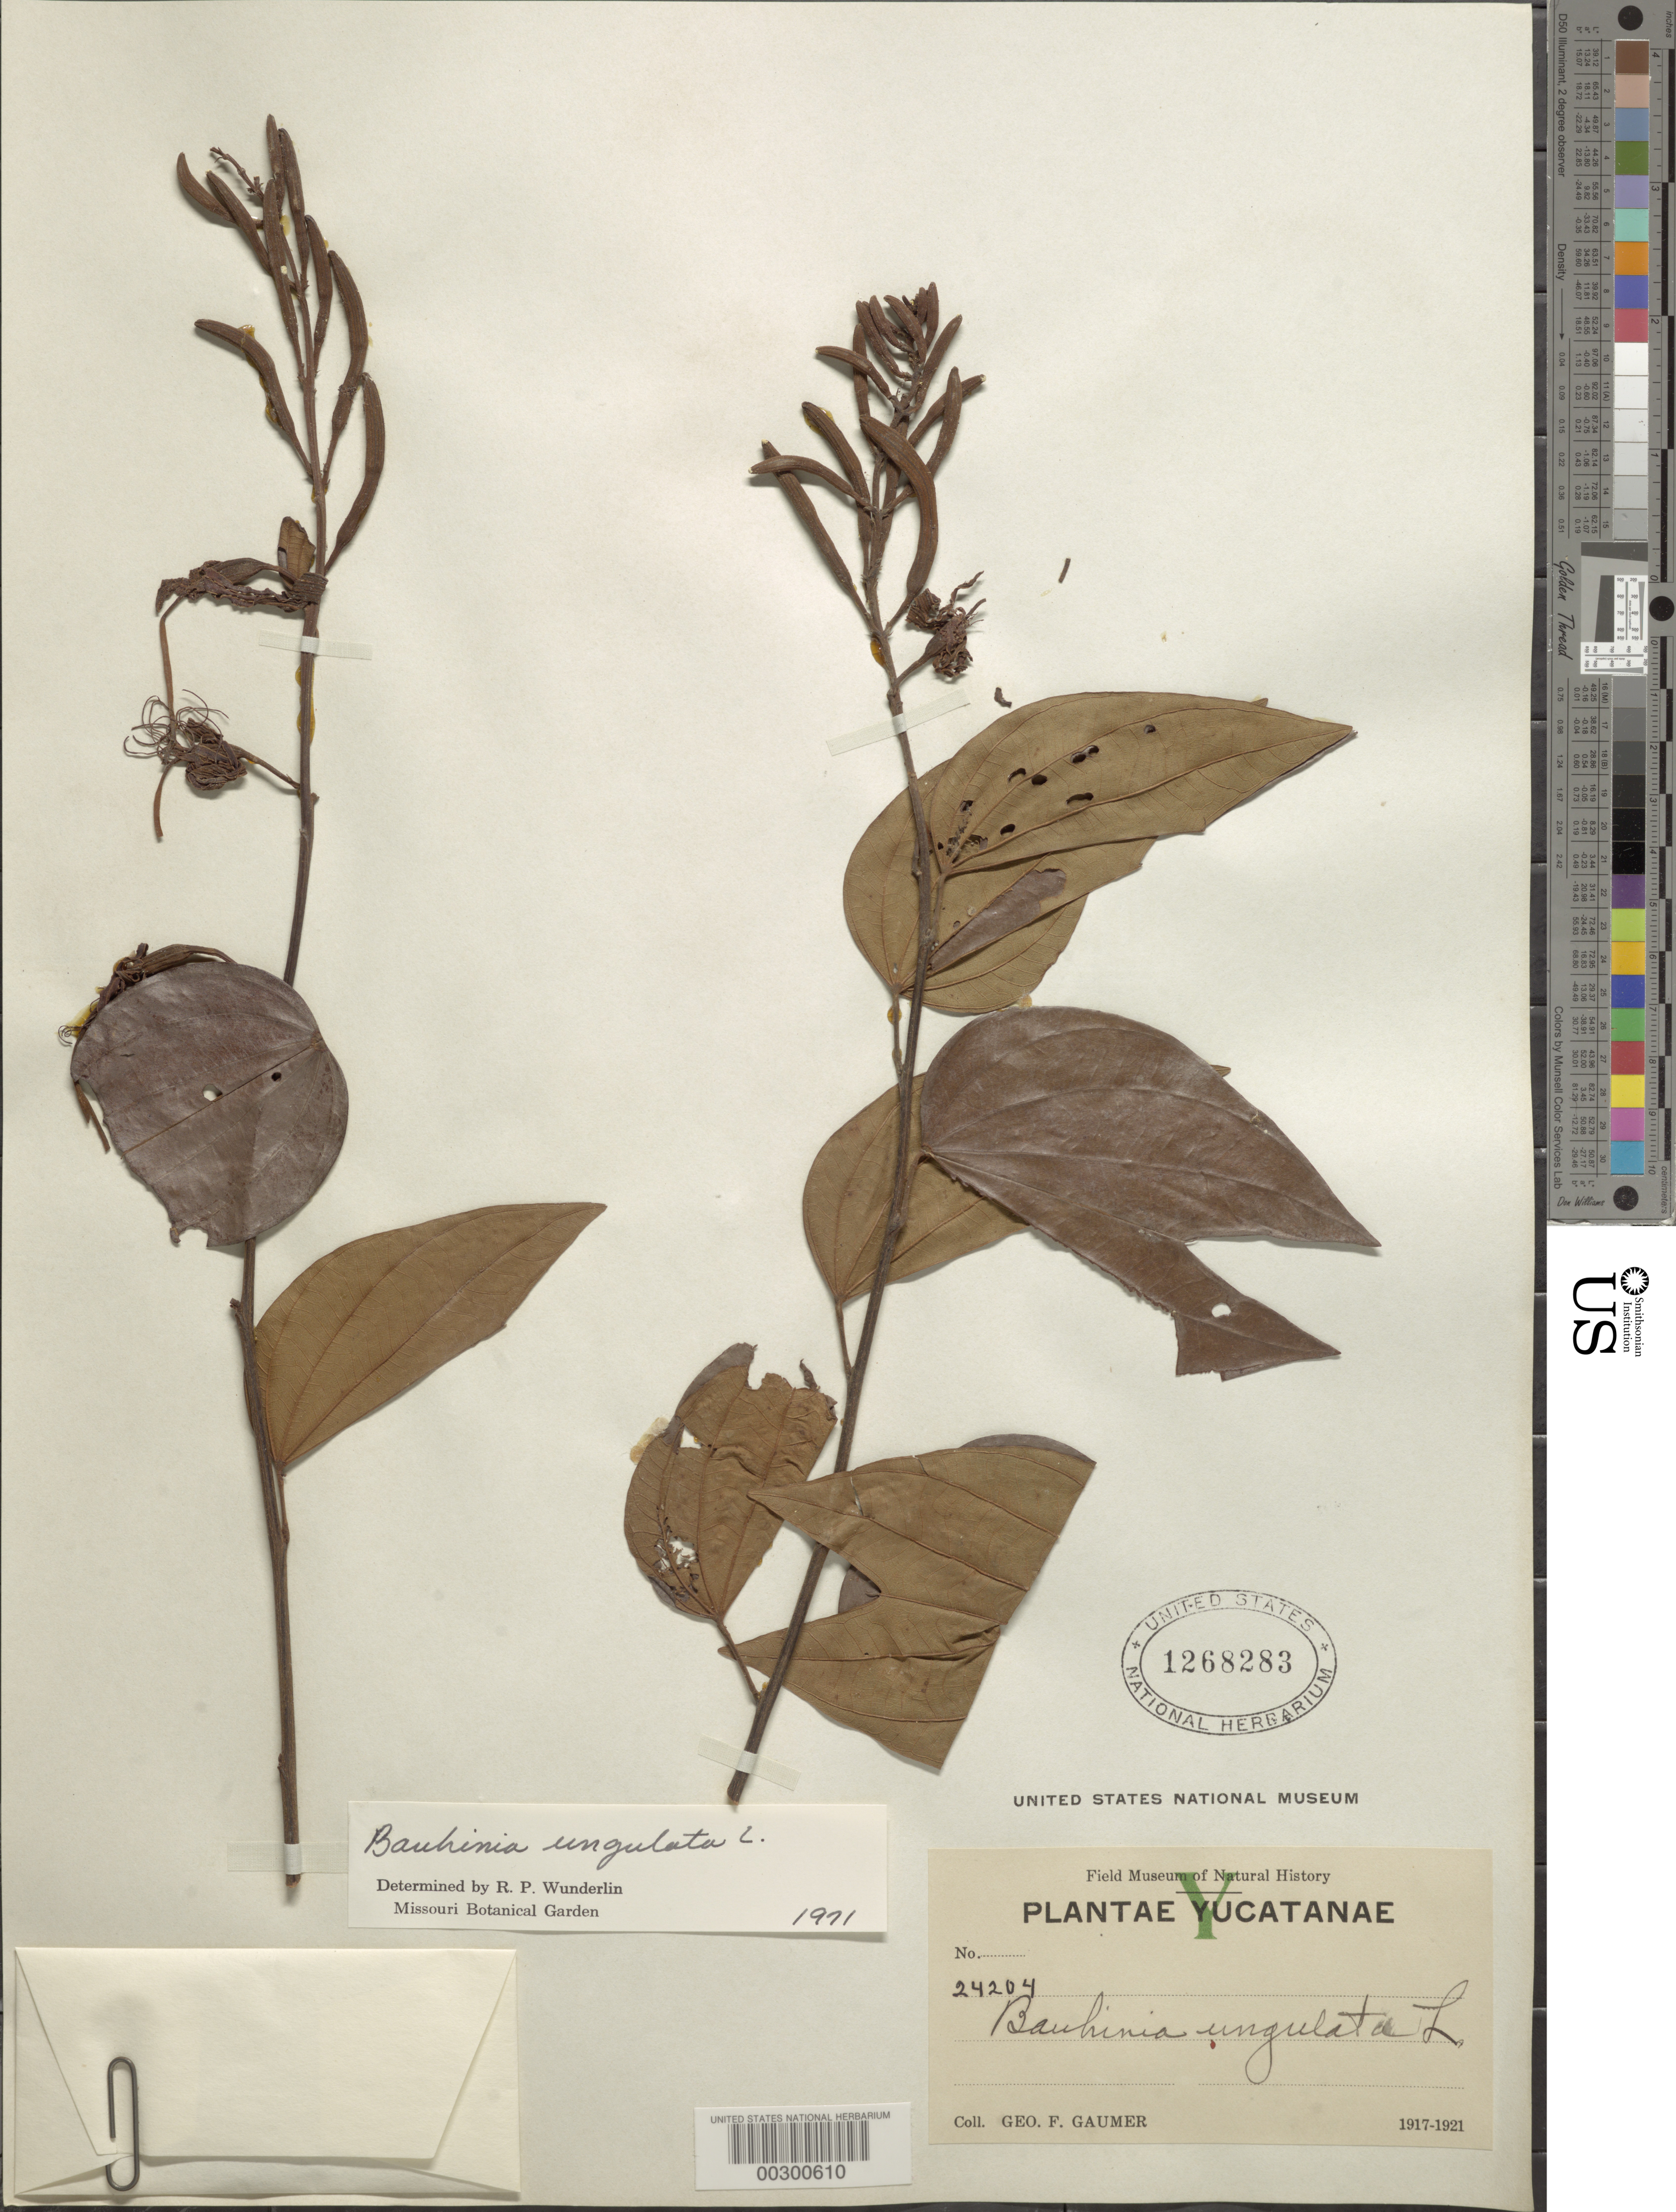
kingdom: Plantae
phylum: Tracheophyta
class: Magnoliopsida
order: Fabales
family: Fabaceae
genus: Bauhinia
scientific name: Bauhinia ungulata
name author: L.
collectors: G. F. Gaumer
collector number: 24204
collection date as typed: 1917 to -- -- 1921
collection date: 1917/1921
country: Mexico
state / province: Yucatán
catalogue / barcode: US 1268283